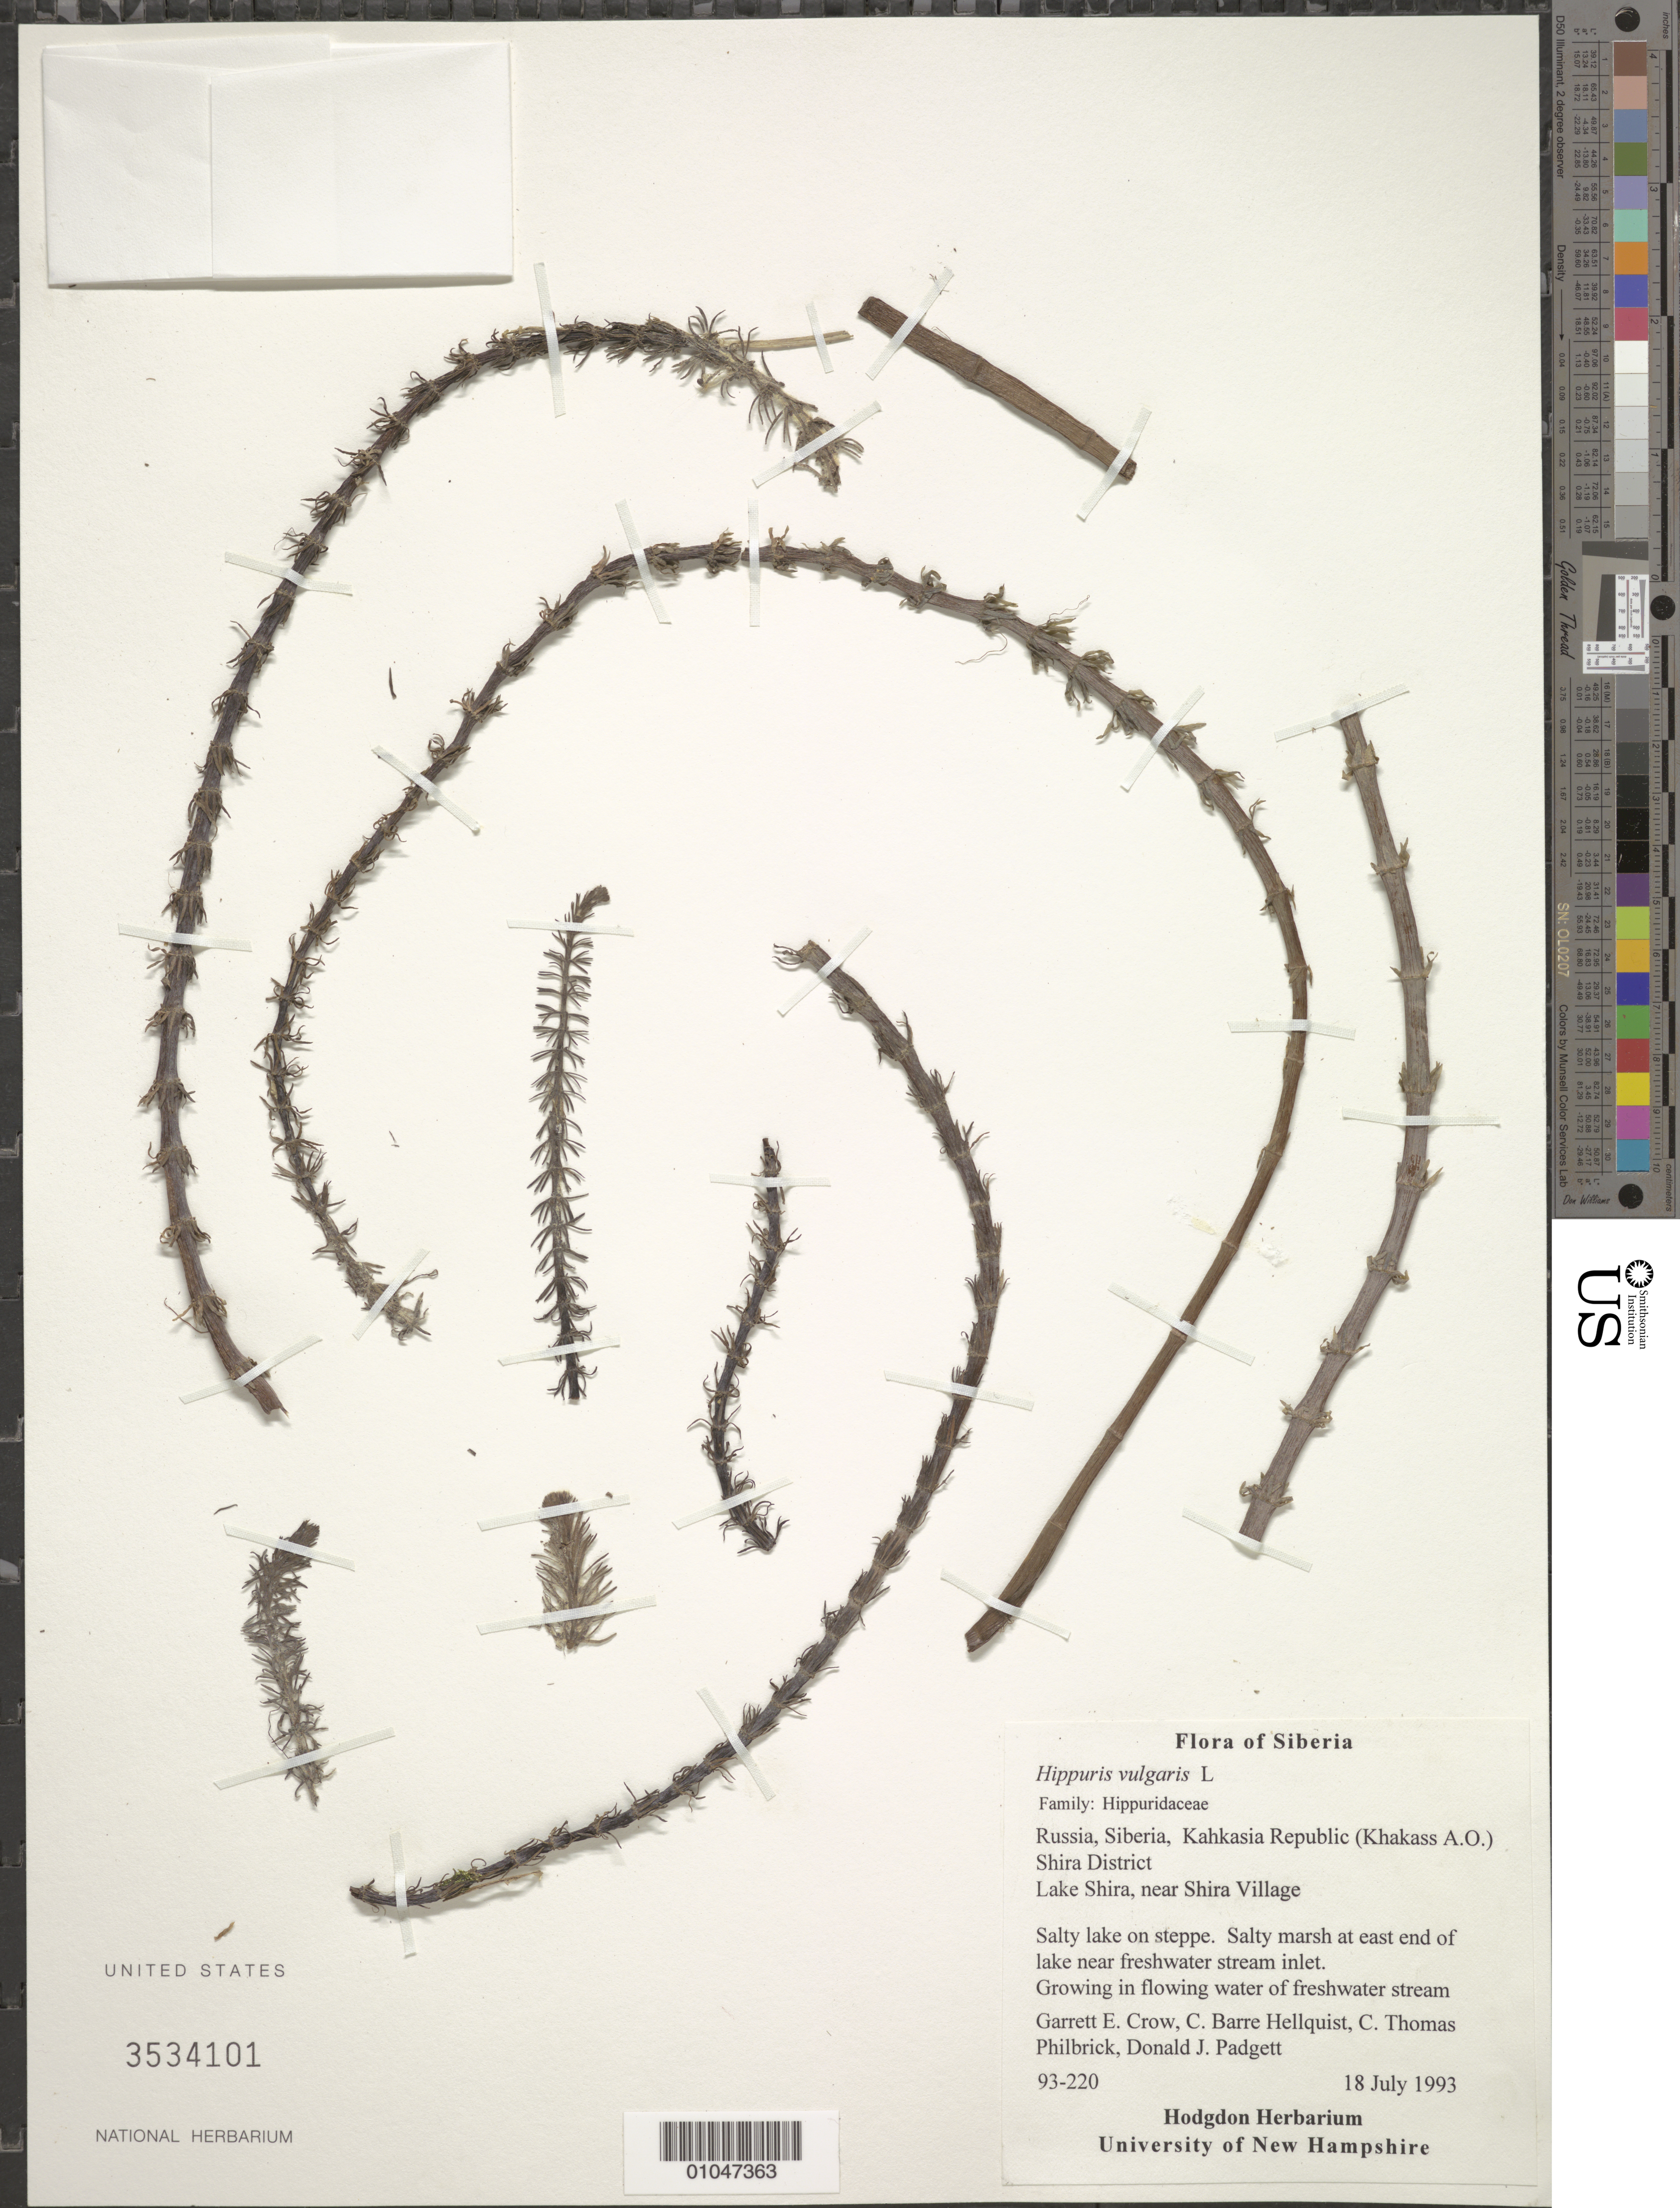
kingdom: Plantae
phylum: Tracheophyta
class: Magnoliopsida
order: Lamiales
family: Plantaginaceae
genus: Hippuris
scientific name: Hippuris vulgaris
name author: L.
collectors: G. E. Crow, C. Hellquist, C. Philbrick & D. Padgett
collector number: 93-220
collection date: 1993-07-18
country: Russian Federation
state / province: Khakassia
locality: Near Shira Village, Lake Shira, Shira District, Kahkasia Republic (Khakass A.O.)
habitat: Salty lake on steppe. Salty marsh at east end of lake near freshwater stream inlet. Growing in flowing water of freshwater stream.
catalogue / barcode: US 3534101